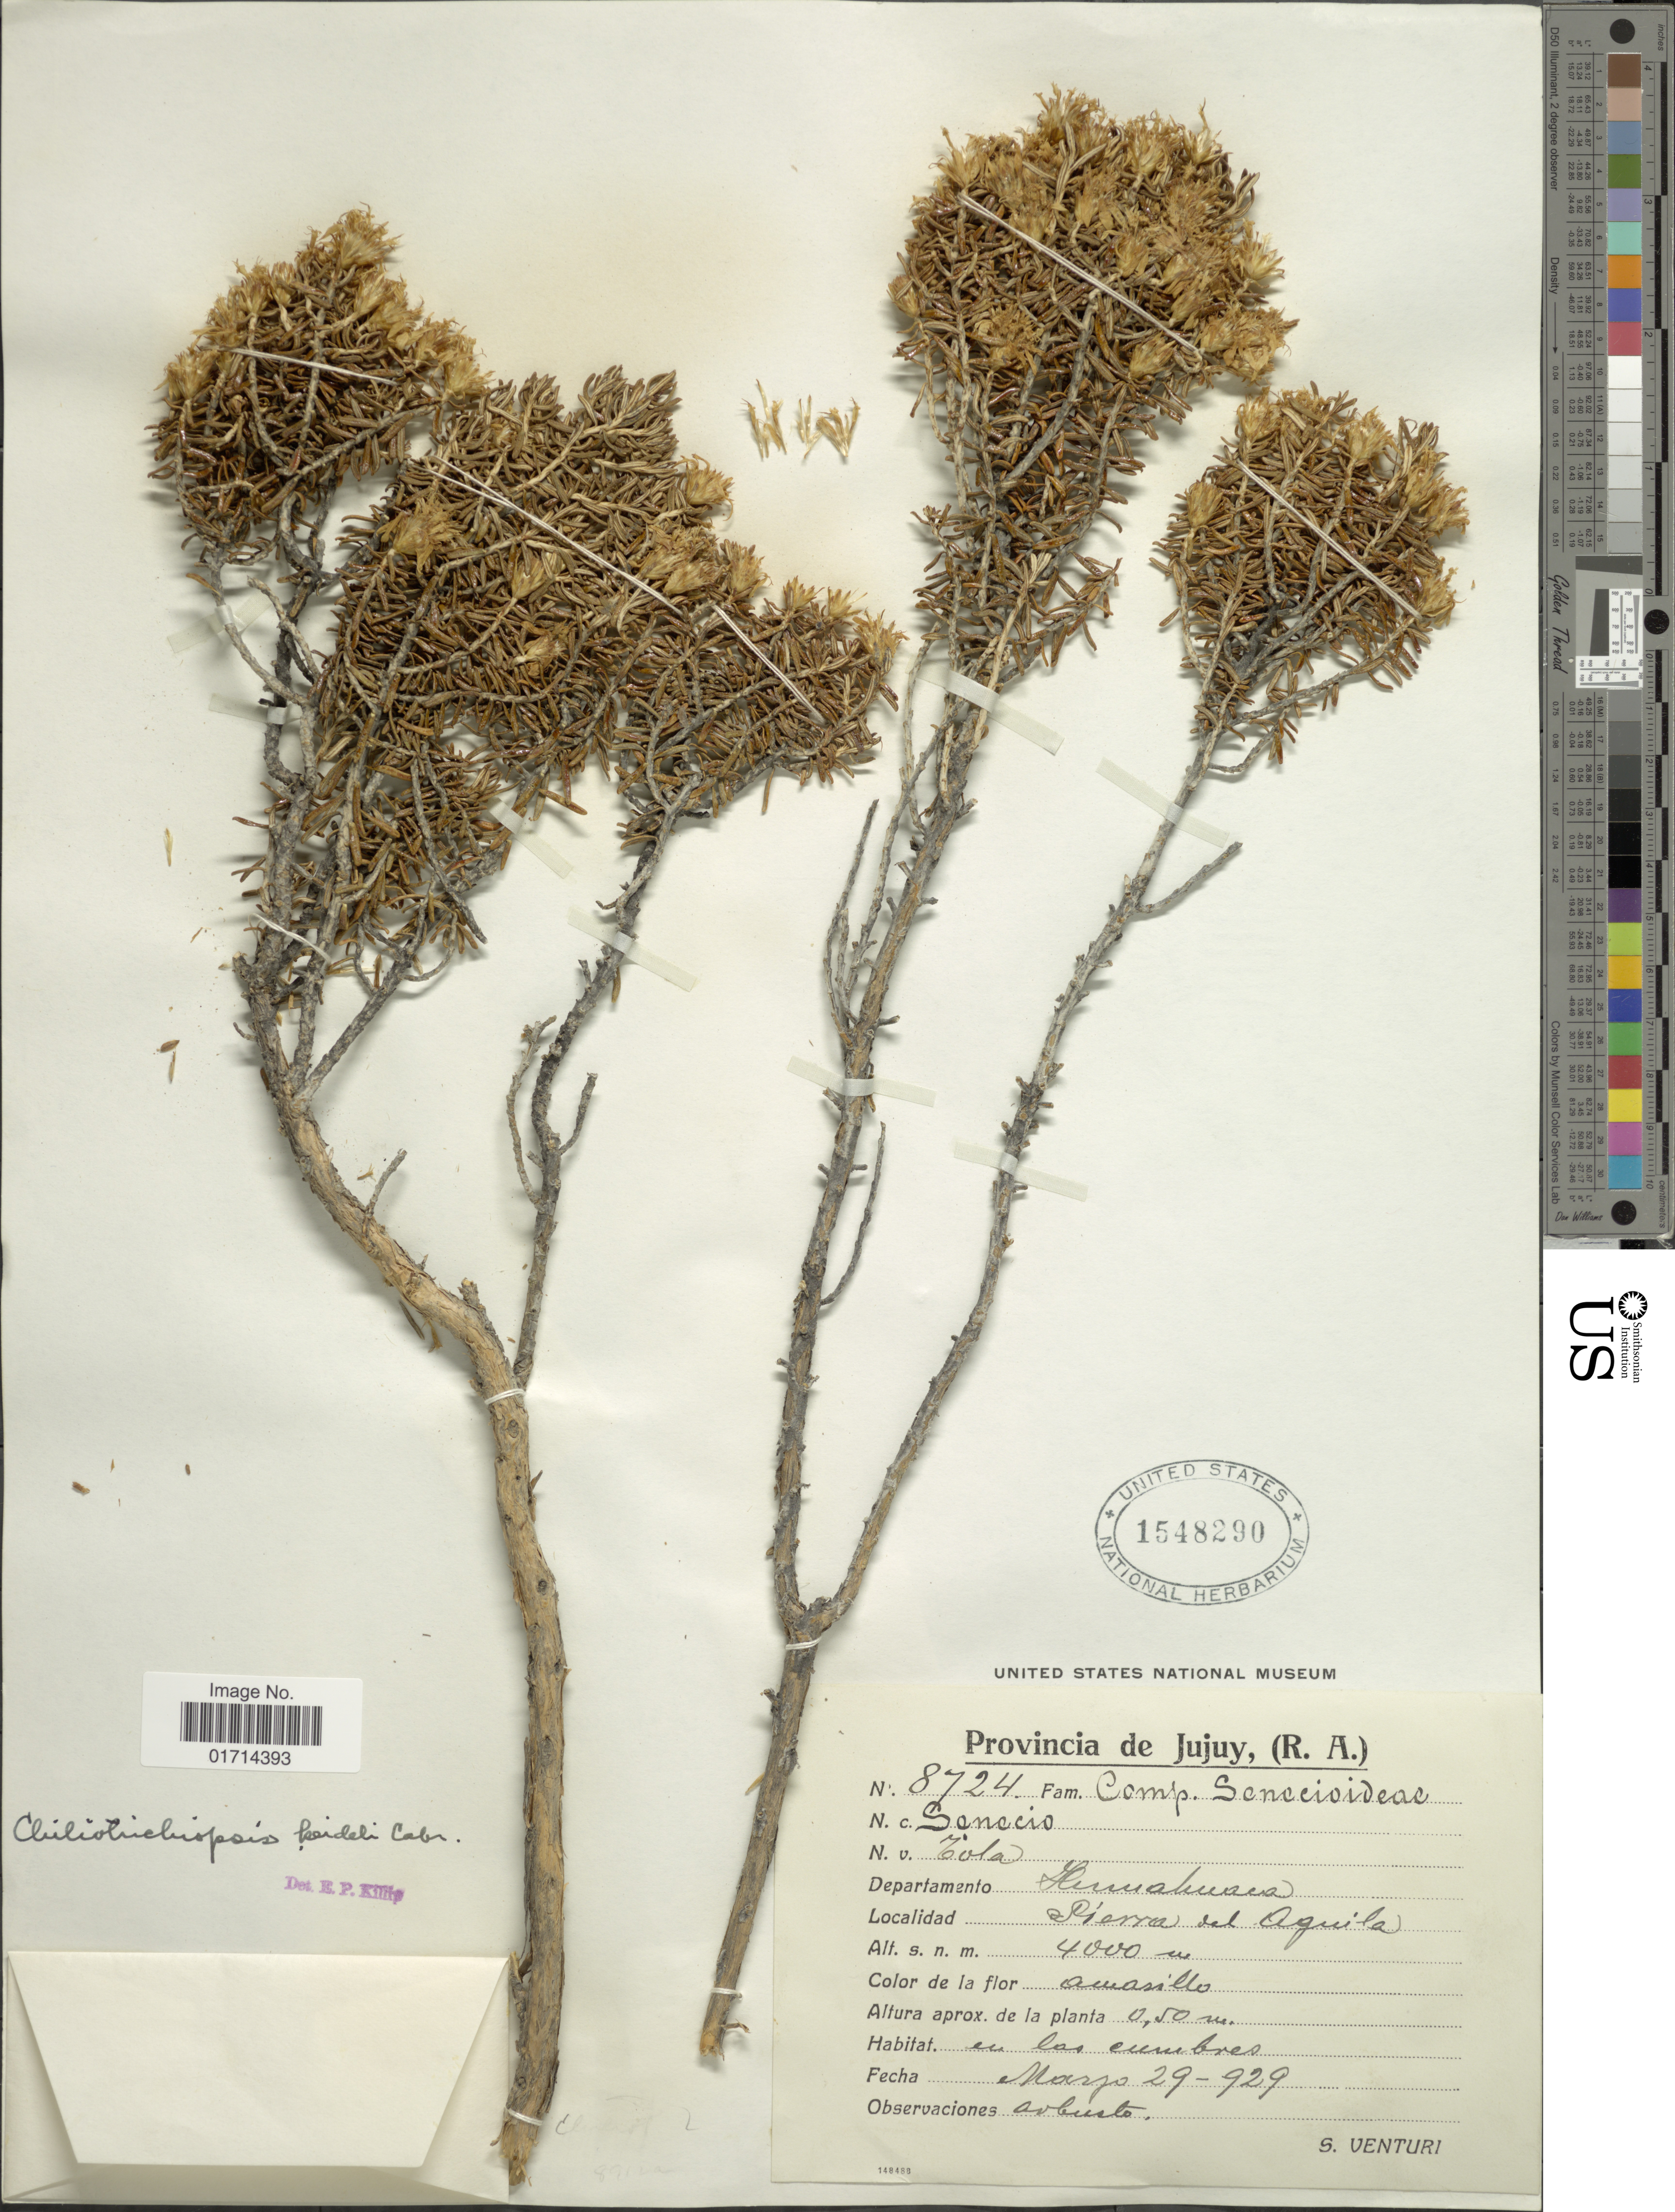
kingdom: Plantae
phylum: Tracheophyta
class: Magnoliopsida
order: Asterales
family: Asteraceae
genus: Chiliotrichiopsis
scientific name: Chiliotrichiopsis keideli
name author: Cabrera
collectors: S. Venturi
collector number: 8724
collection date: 1929-03-29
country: Argentina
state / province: Jujuy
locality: Departamento Hiunahuaca, Sierra del Aguila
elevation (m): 4000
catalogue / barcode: US 1548290